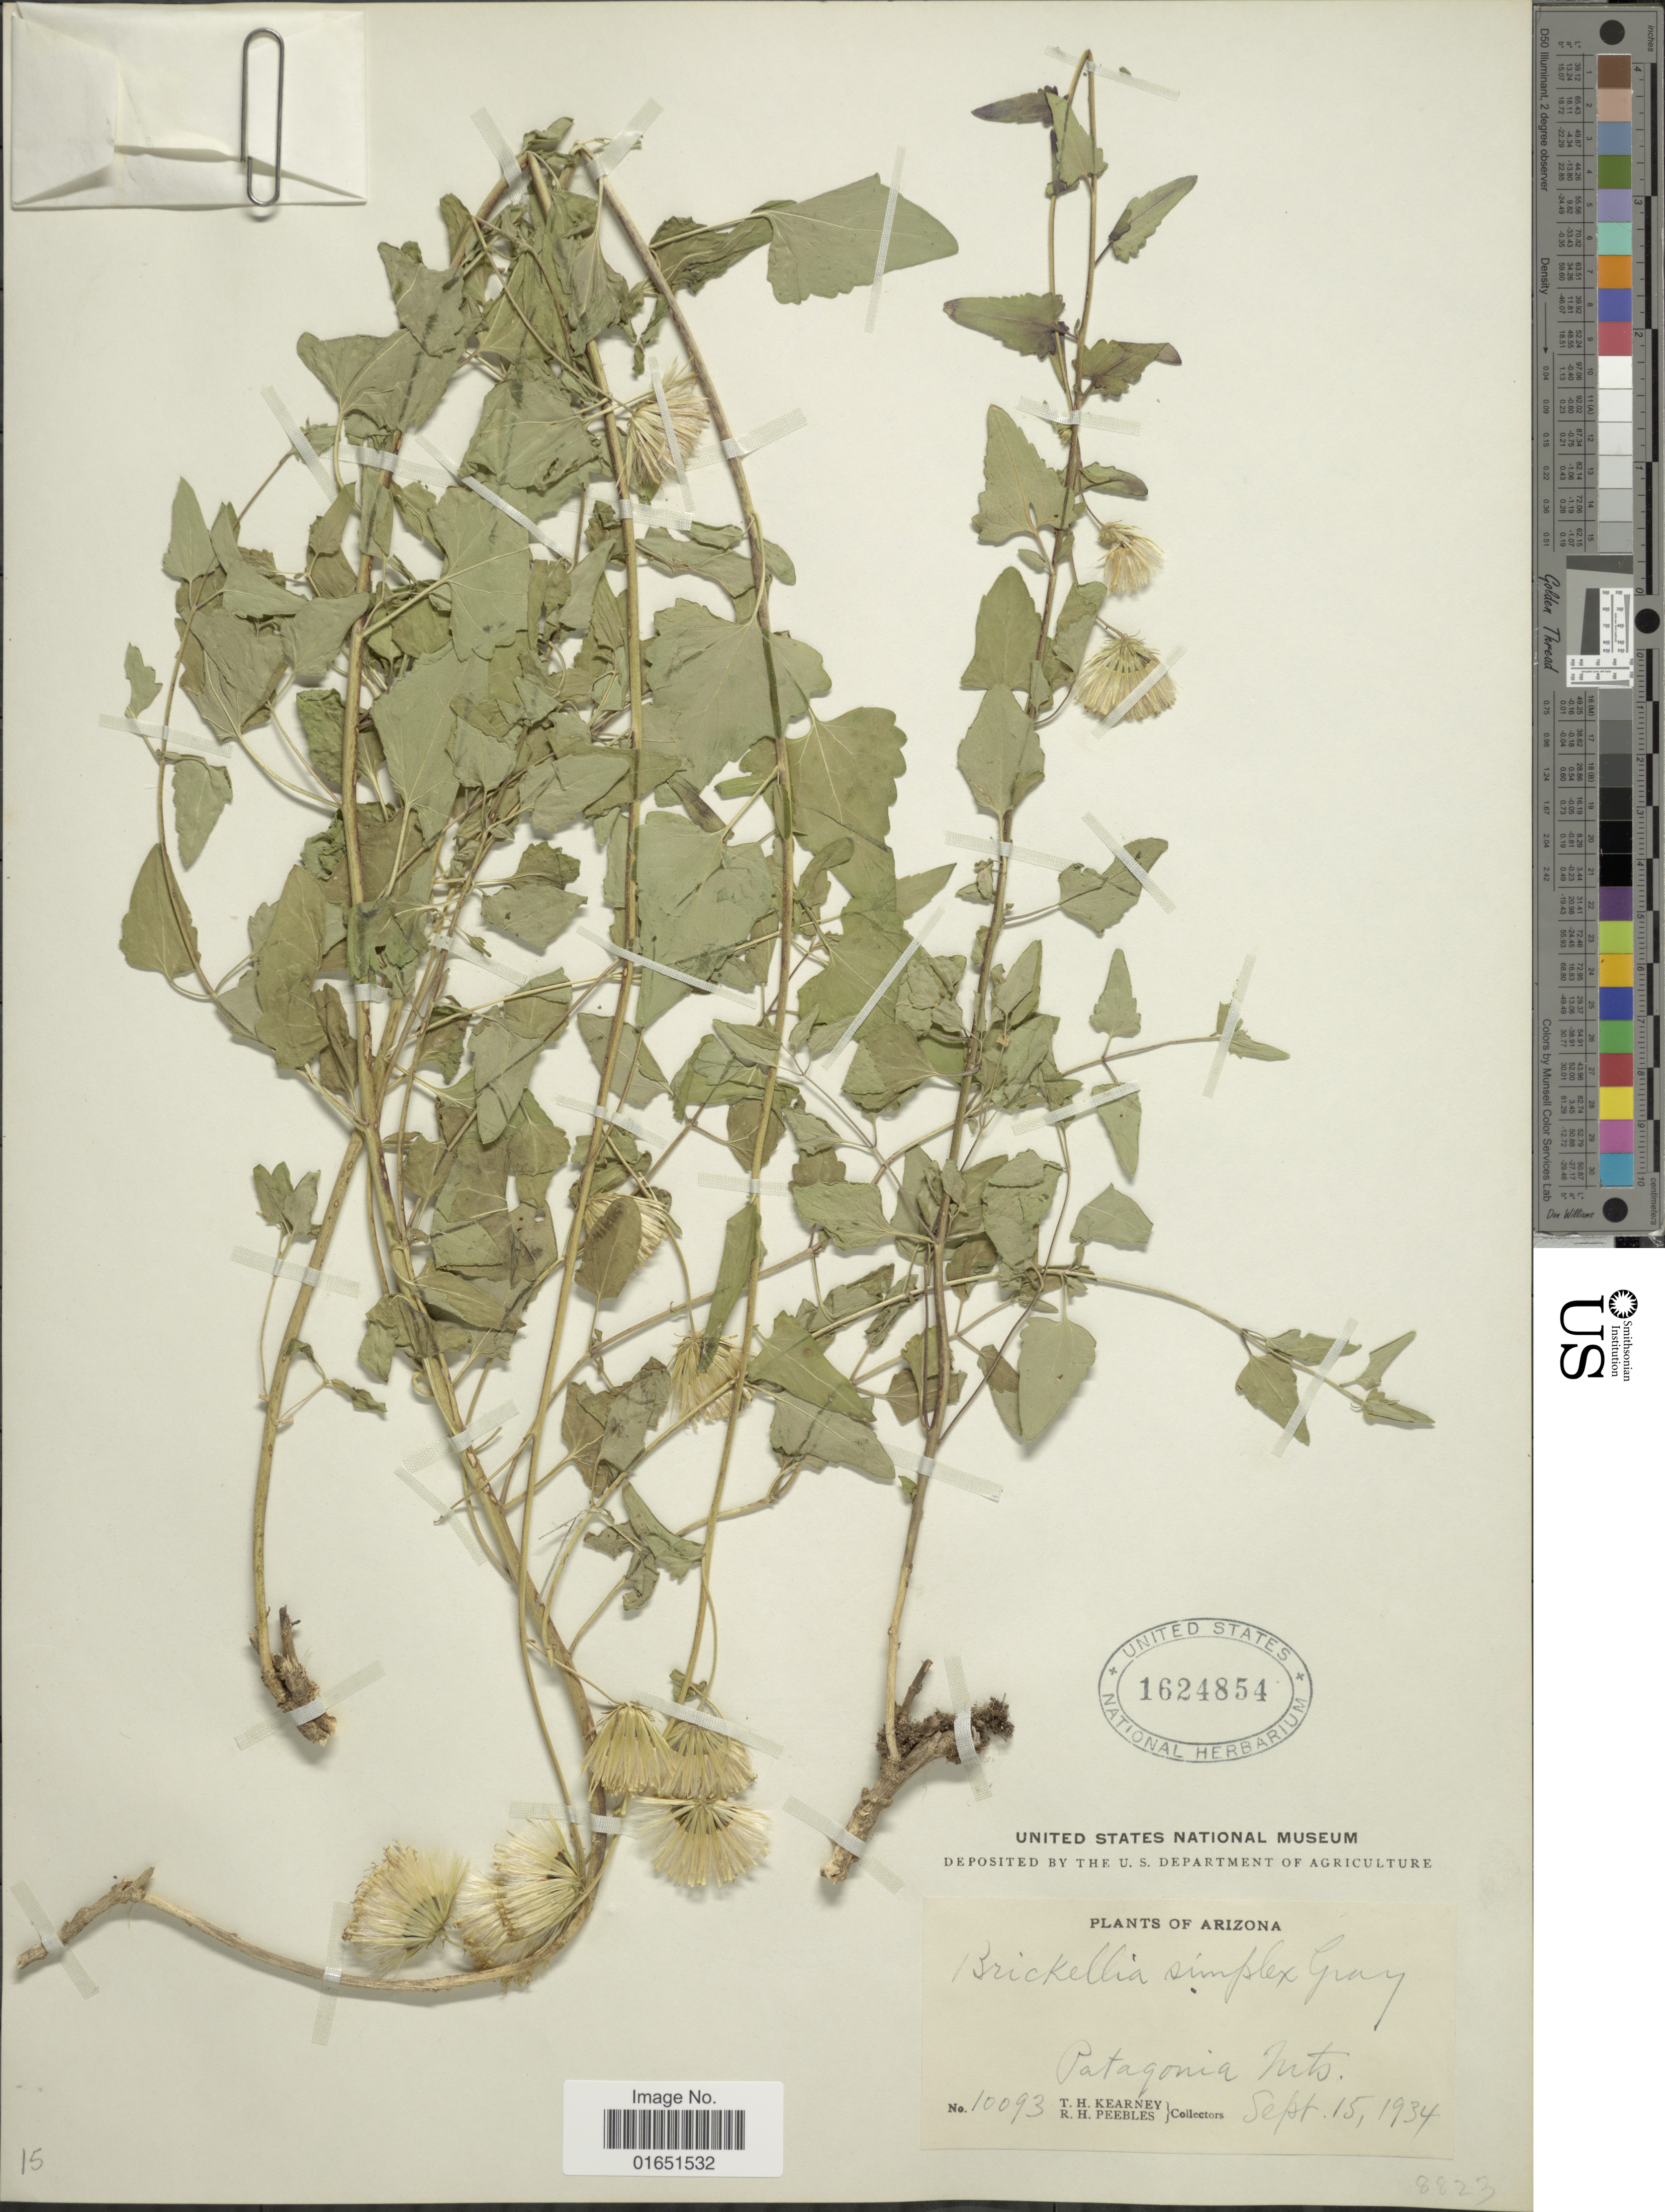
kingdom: Plantae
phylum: Tracheophyta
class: Magnoliopsida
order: Asterales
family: Asteraceae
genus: Brickellia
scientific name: Brickellia simplex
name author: A. Gray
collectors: T. H. Kearney & R. H. Peebles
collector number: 10093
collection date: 1934-09-15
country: United States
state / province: Arizona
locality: Patagonia Mts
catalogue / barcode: US 1624854